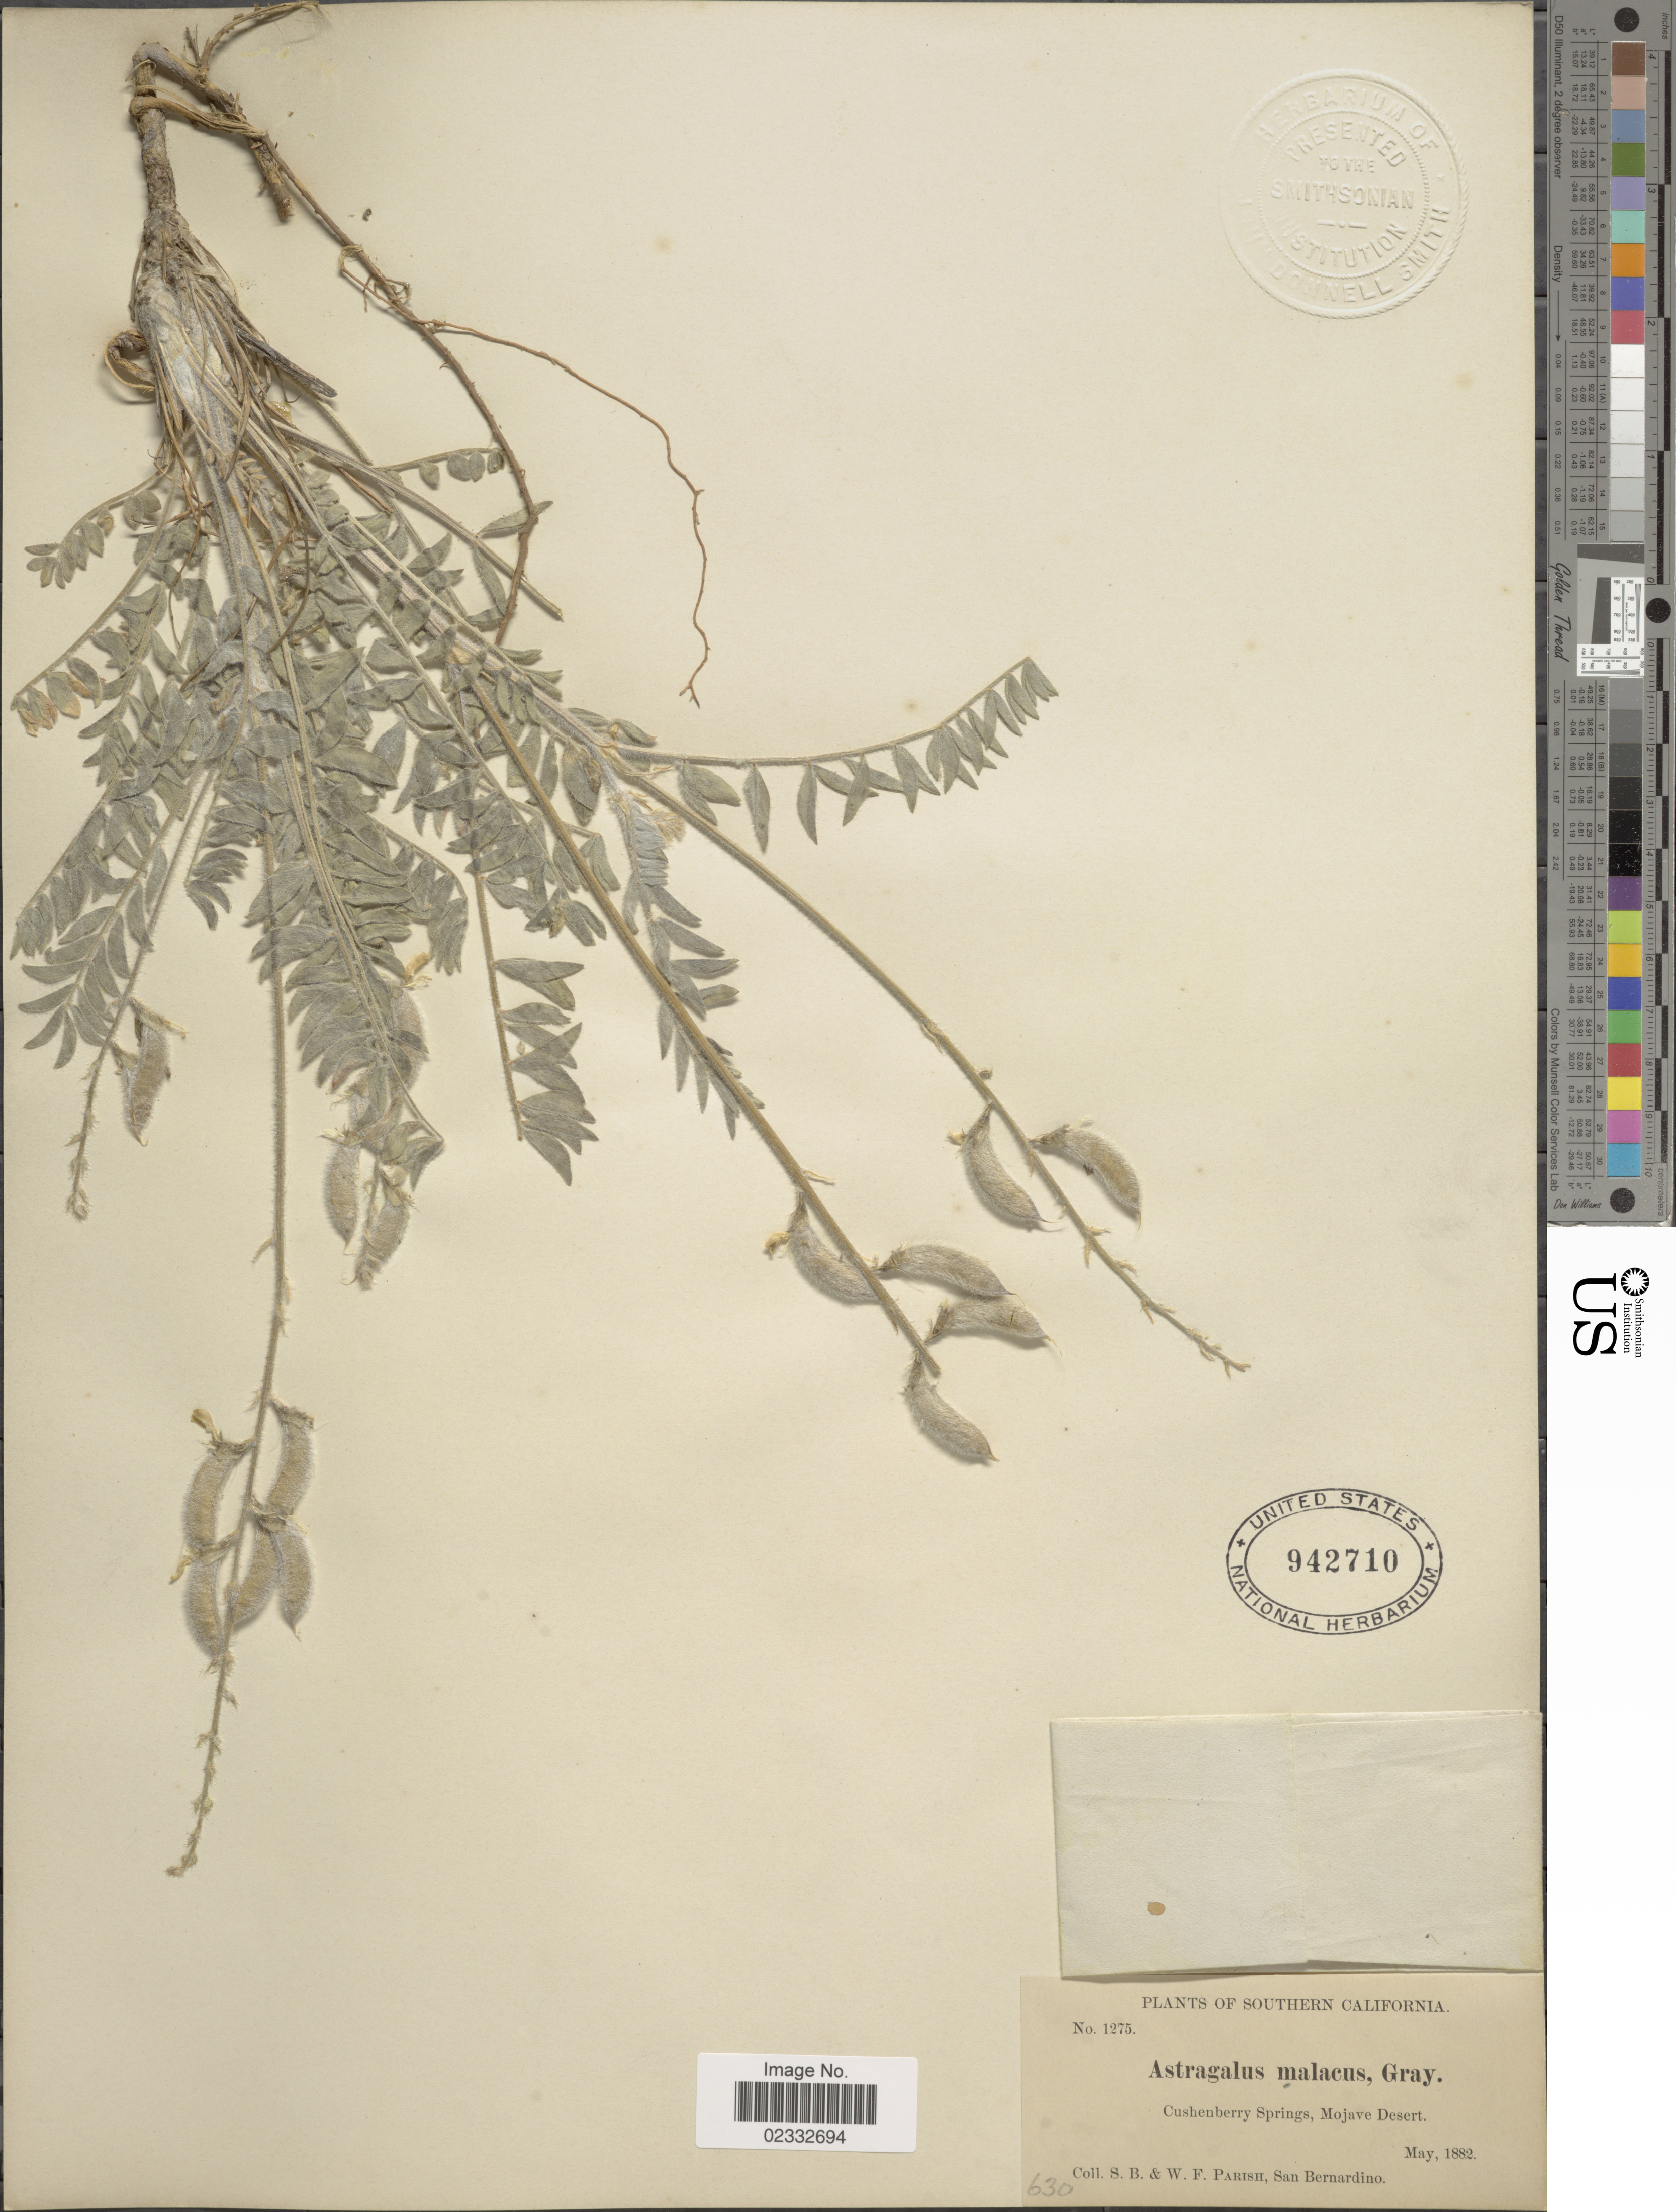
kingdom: Plantae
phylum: Tracheophyta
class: Magnoliopsida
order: Fabales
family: Fabaceae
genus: Astragalus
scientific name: Astragalus malacus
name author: A. Gray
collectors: S. B. Parish & W. F. Parish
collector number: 1275/630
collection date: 1882-05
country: United States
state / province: California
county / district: San Bernardino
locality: Southern California, Cushenberry Springs, Mojave Desert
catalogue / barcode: US 942710